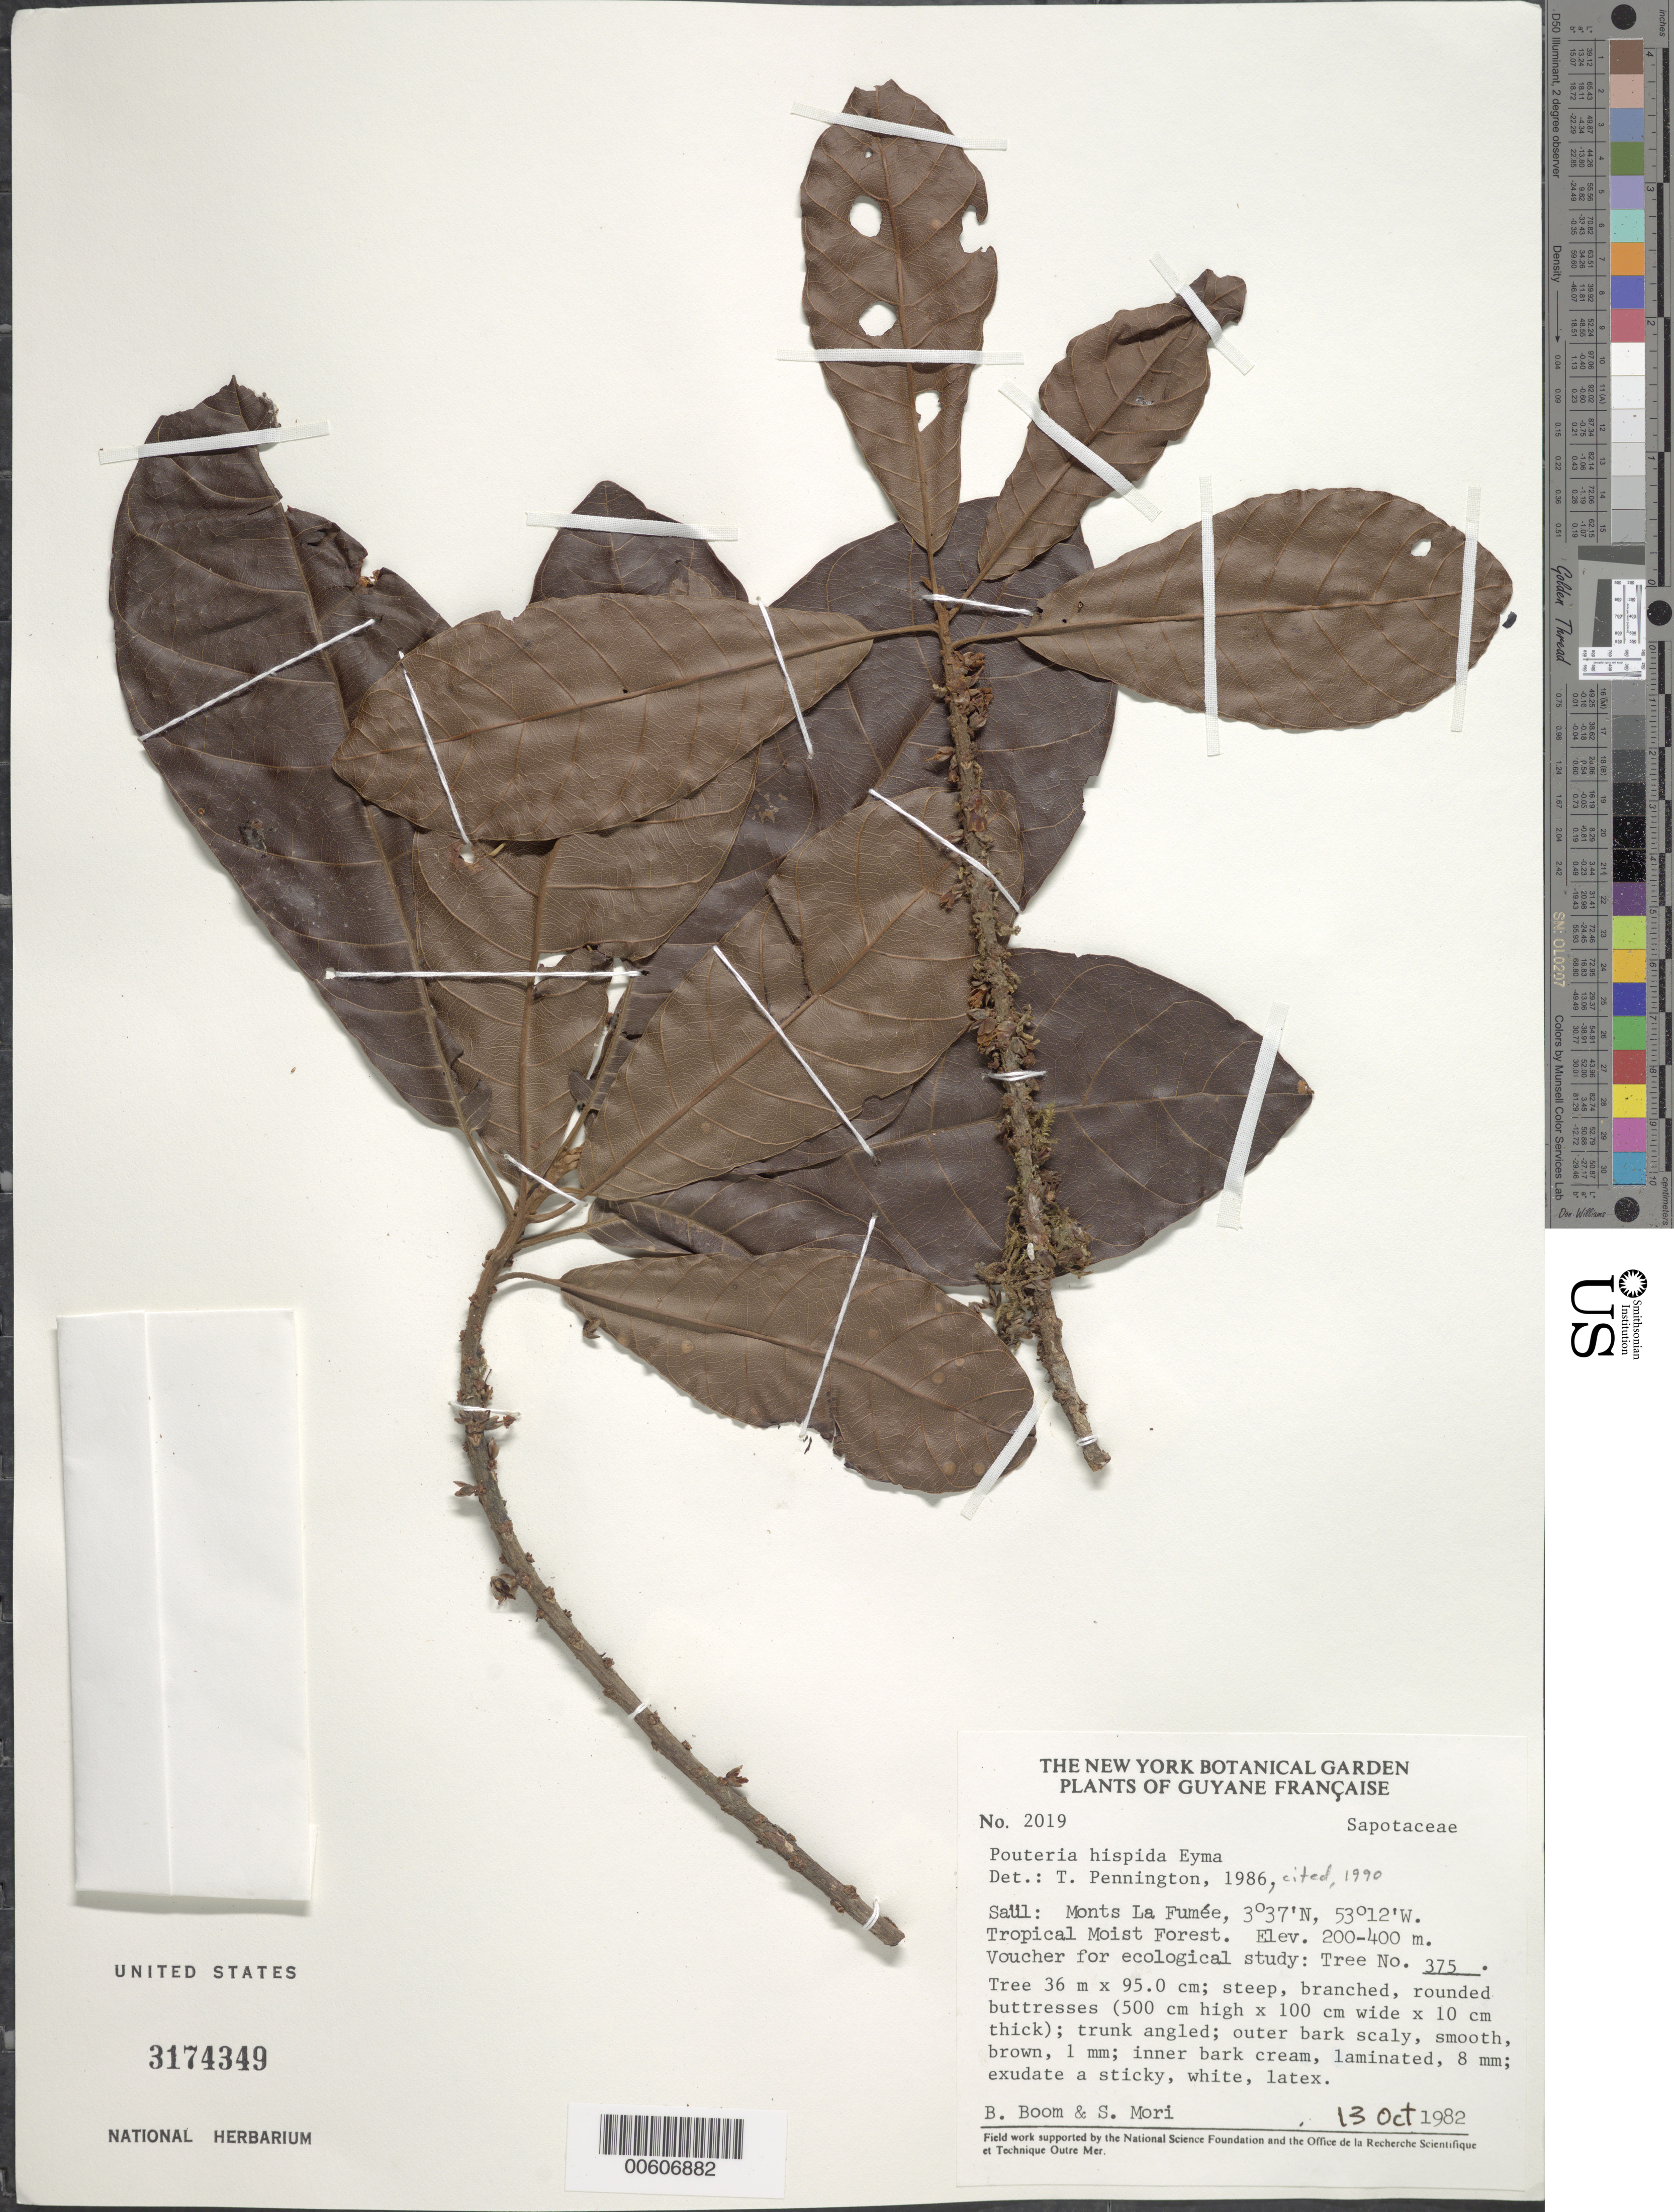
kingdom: Plantae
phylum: Tracheophyta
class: Magnoliopsida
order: Ericales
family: Sapotaceae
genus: Pouteria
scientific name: Pouteria hispida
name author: Eyma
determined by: Pennington, T. D., (K)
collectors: B. M. Boom & S. Mori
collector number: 2019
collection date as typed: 13-Oct-82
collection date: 1982-10-13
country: French Guiana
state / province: Saint-Laurent-du-Maroni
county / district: Saül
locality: Monts La Fumée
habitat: Tropical moist forest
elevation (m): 200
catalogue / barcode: US 3174349